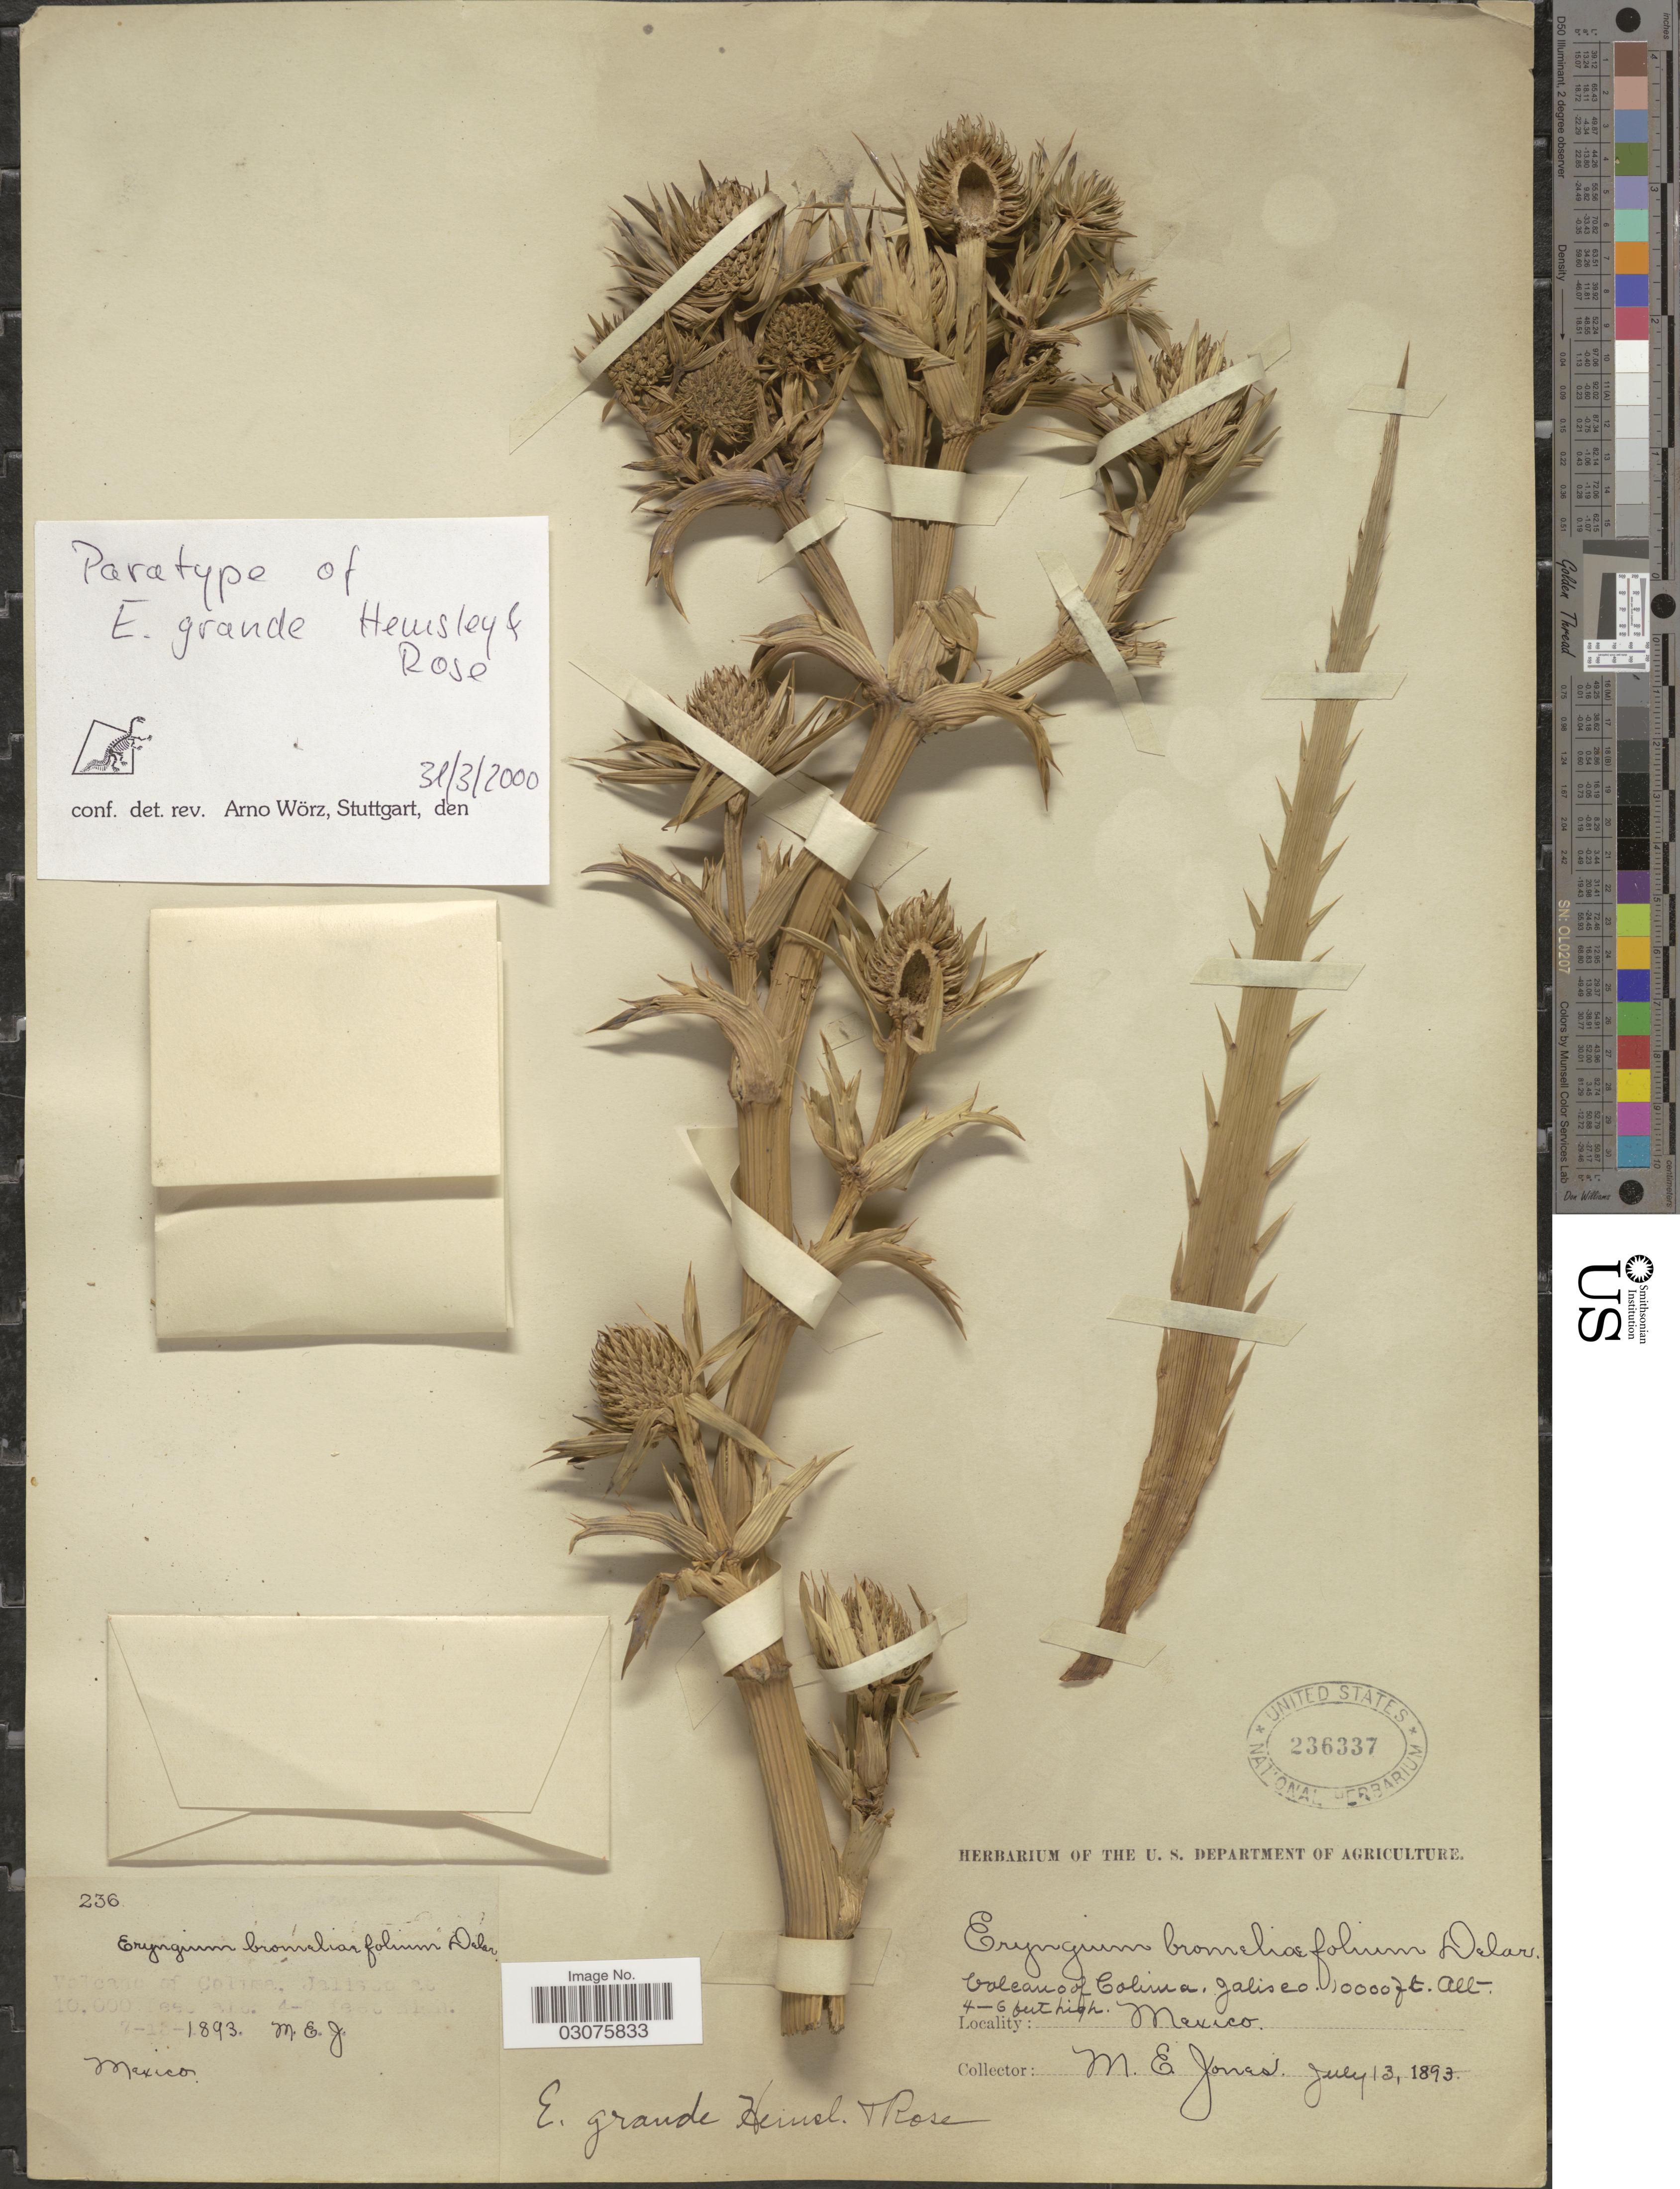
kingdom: Plantae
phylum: Tracheophyta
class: Magnoliopsida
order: Apiales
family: Apiaceae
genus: Eryngium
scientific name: Eryngium monocephalum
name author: Cav.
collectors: M. E. Jones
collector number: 236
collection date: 1893-07-13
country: Mexico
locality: Coleau of Colima, Jalisco.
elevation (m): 3048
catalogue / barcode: US 236337